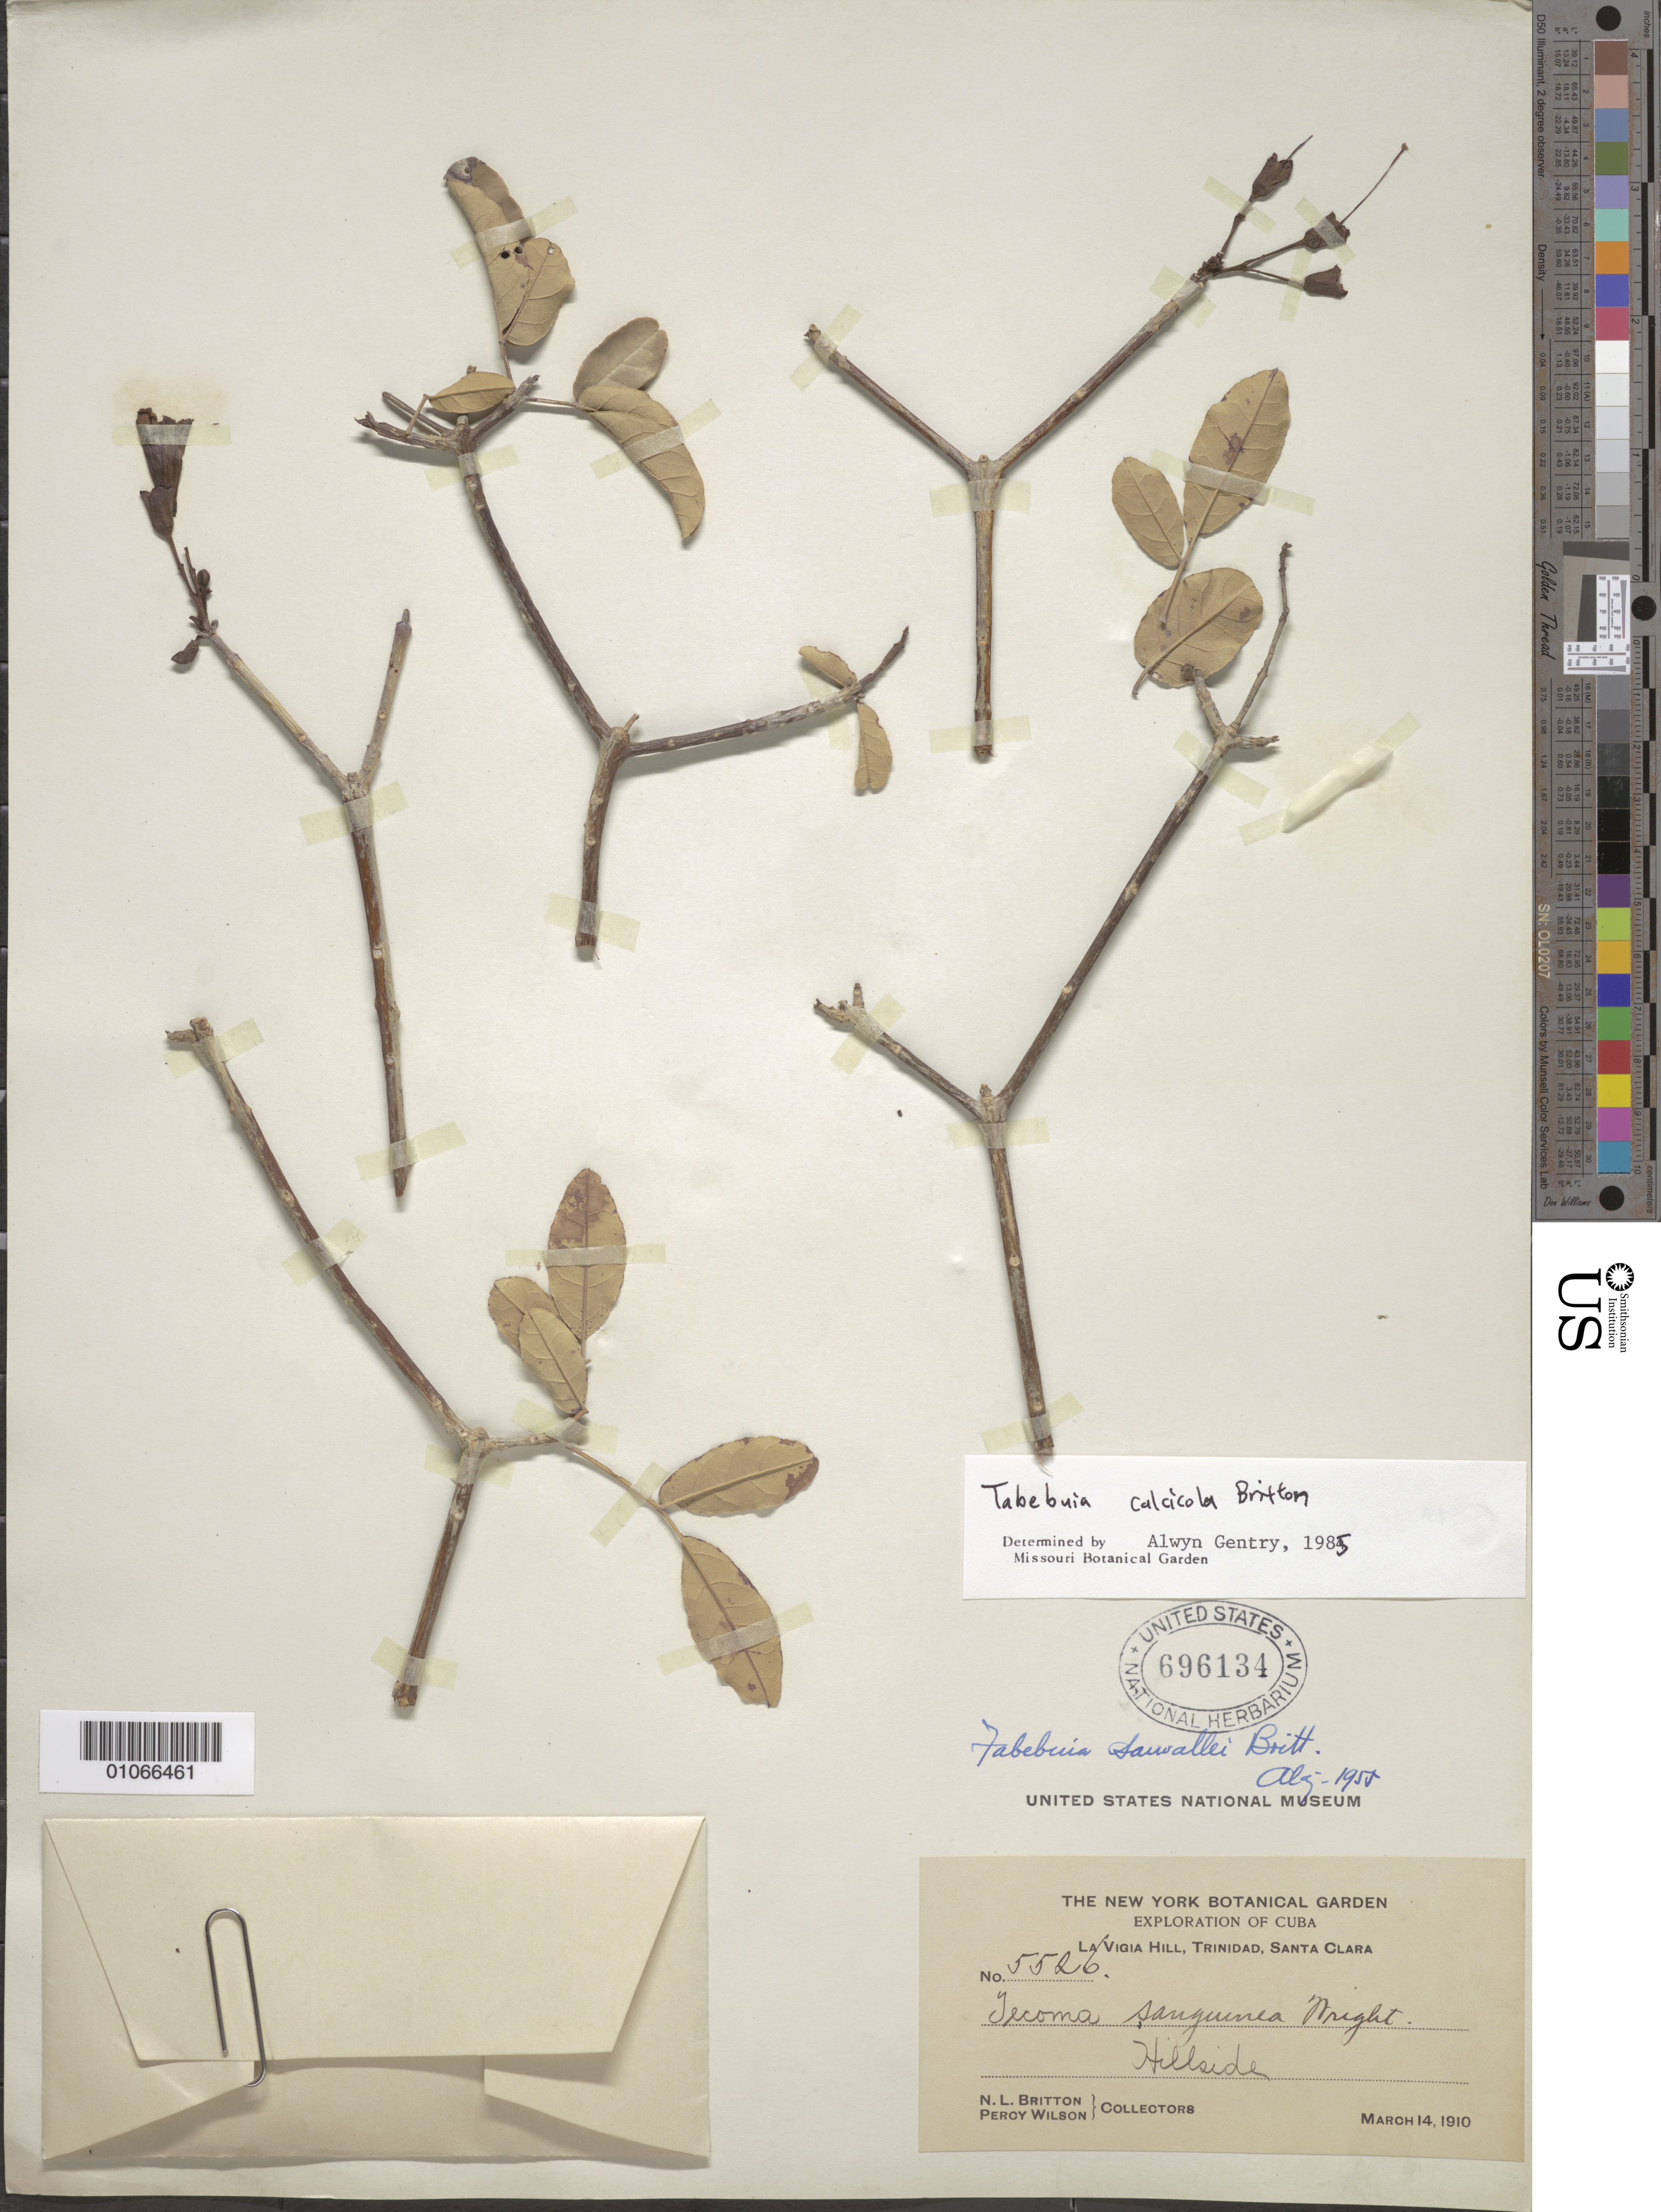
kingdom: Plantae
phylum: Tracheophyta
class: Magnoliopsida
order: Lamiales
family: Bignoniaceae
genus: Tabebuia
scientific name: Tabebuia calcicola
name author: Britton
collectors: N. Britton & P. Wilson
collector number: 5526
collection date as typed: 14 Mar 1910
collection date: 1910-03-14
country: Cuba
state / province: Villa Clara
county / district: Santa Clara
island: Cuba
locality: La Vigia hill, Trinidad, Santa Clara Hillside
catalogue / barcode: US 696134